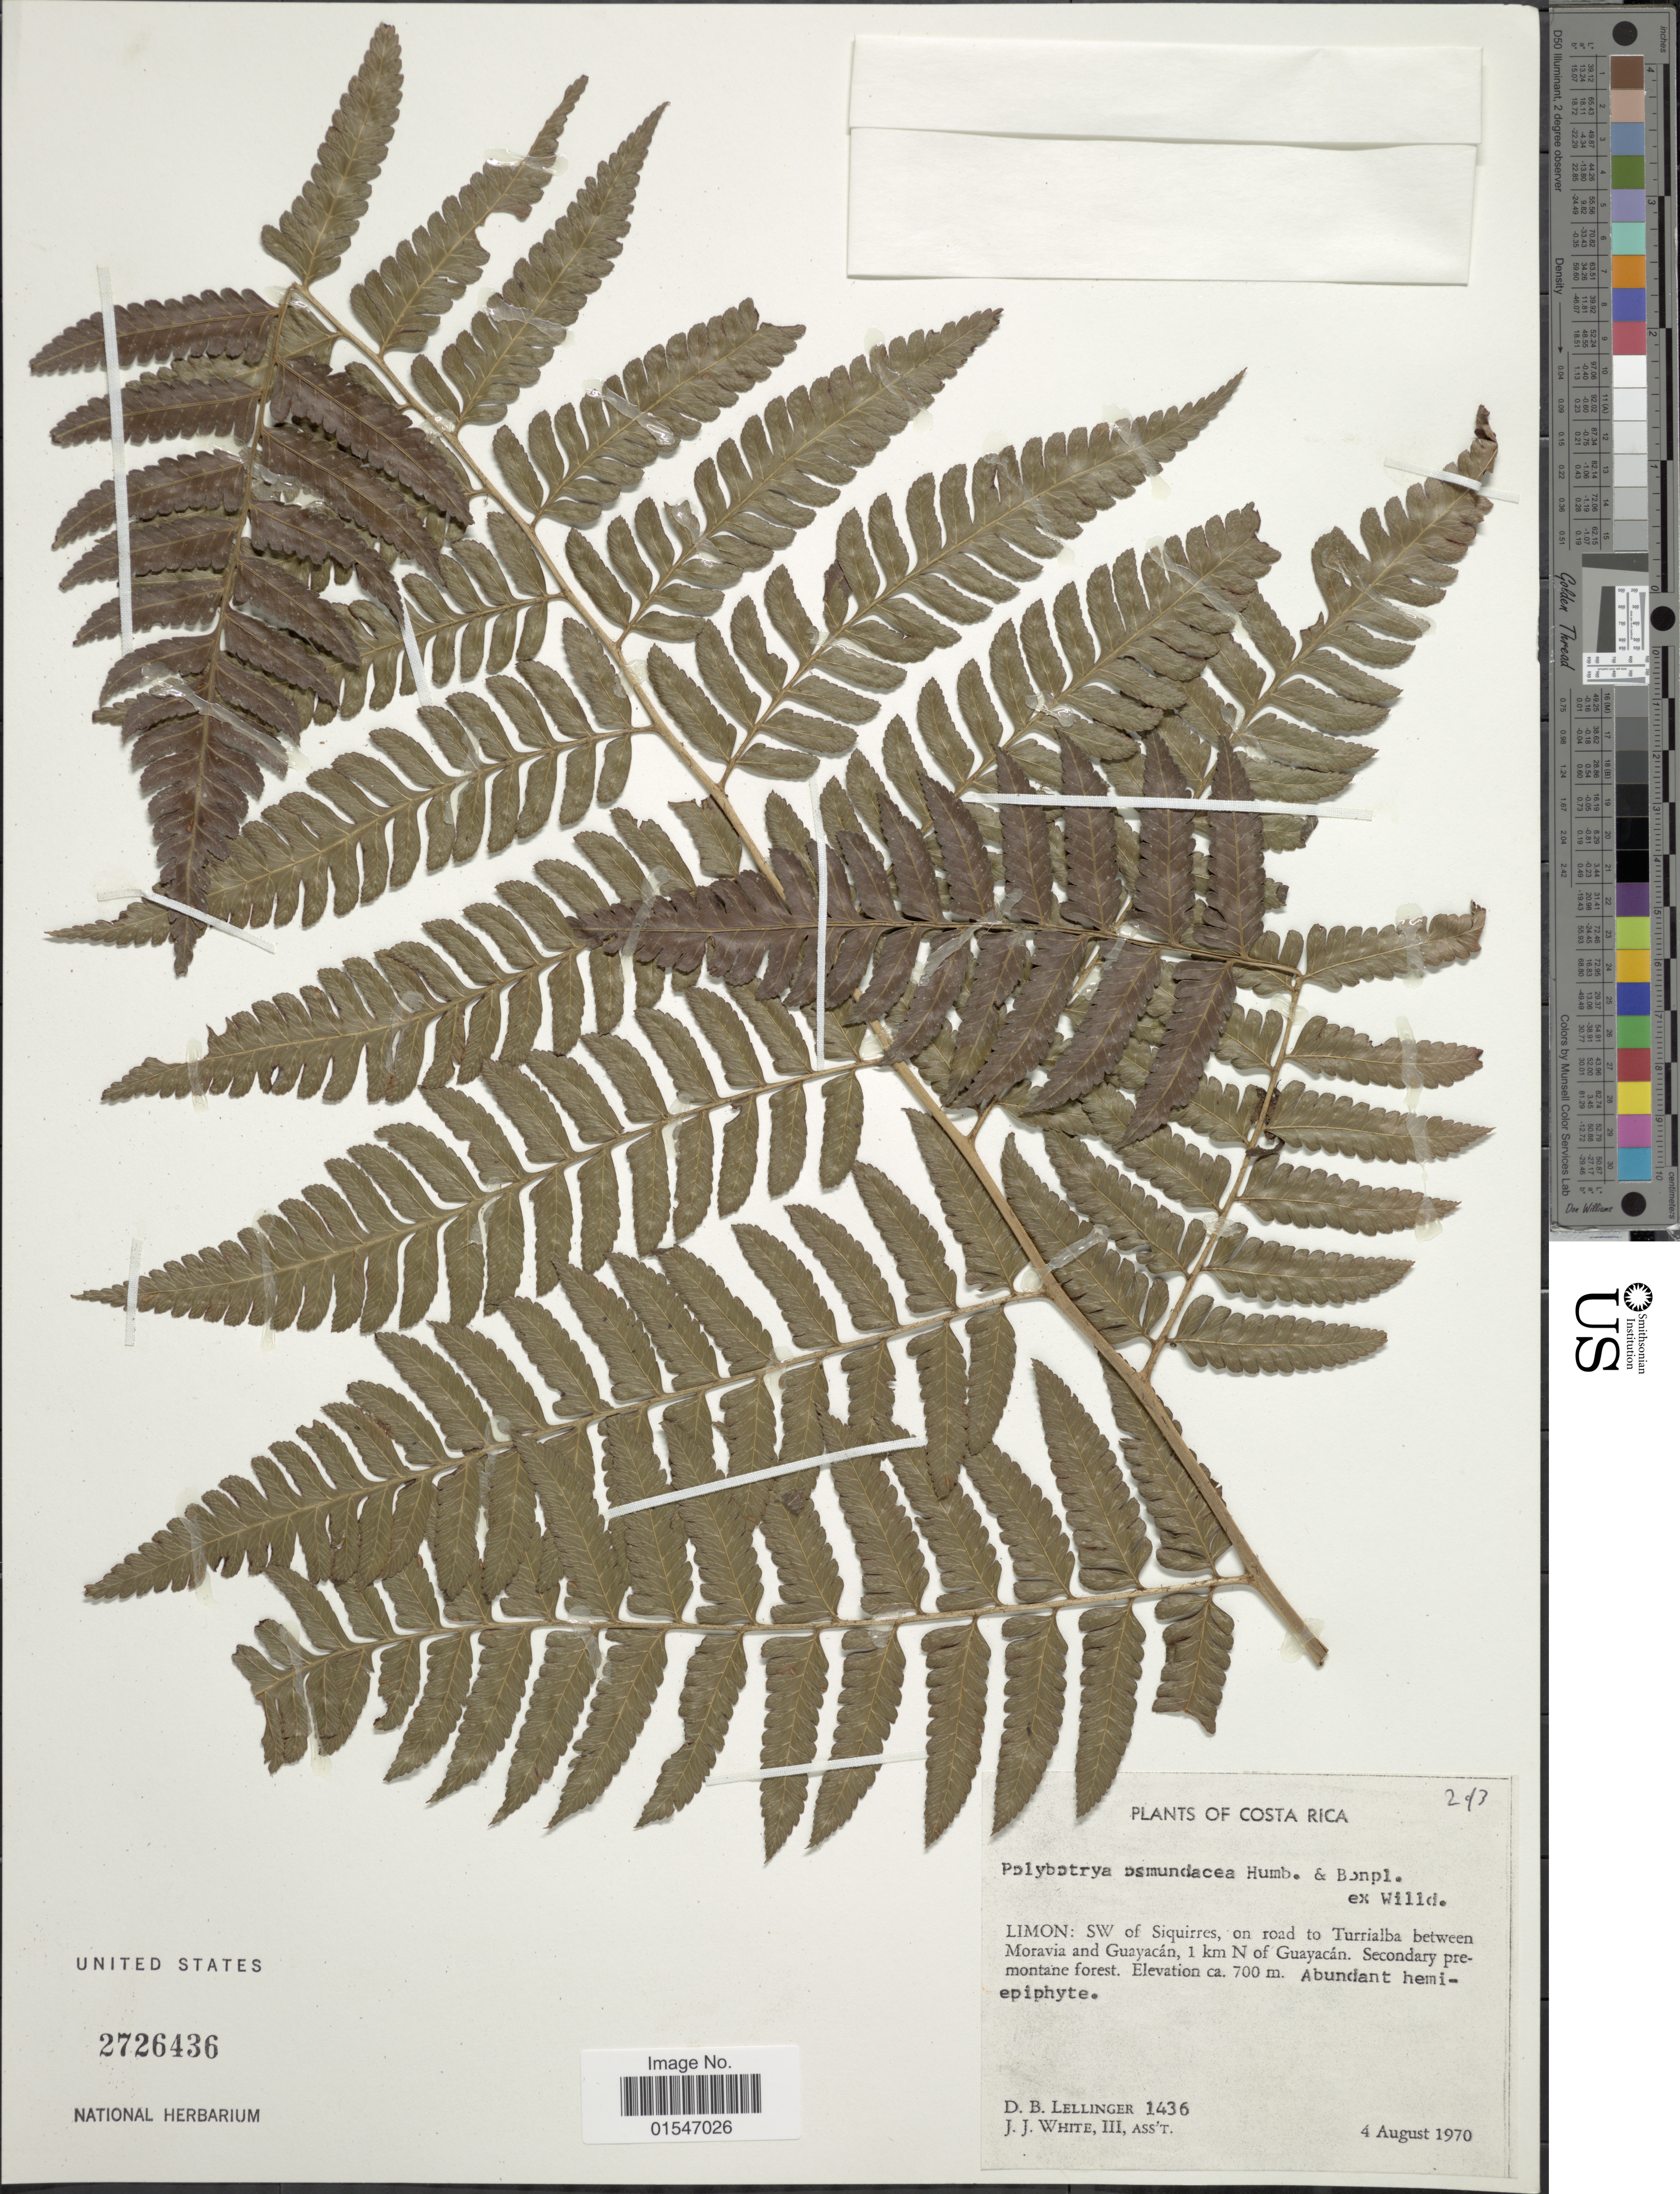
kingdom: Plantae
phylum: Tracheophyta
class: Polypodiopsida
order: Polypodiales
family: Dryopteridaceae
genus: Polybotrya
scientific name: Polybotrya osmundacea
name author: Humb. & Bonpl. ex Willd.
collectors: D. B. Lellinger & J. J. White III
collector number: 1436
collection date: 1970-08-04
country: Costa Rica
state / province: Limón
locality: Costa Rica. Limon: SW of Siquirres, on road to Turrialba between between Moravia and Guayacan, 1 km N of Guayacan.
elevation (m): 700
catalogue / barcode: US 2726436